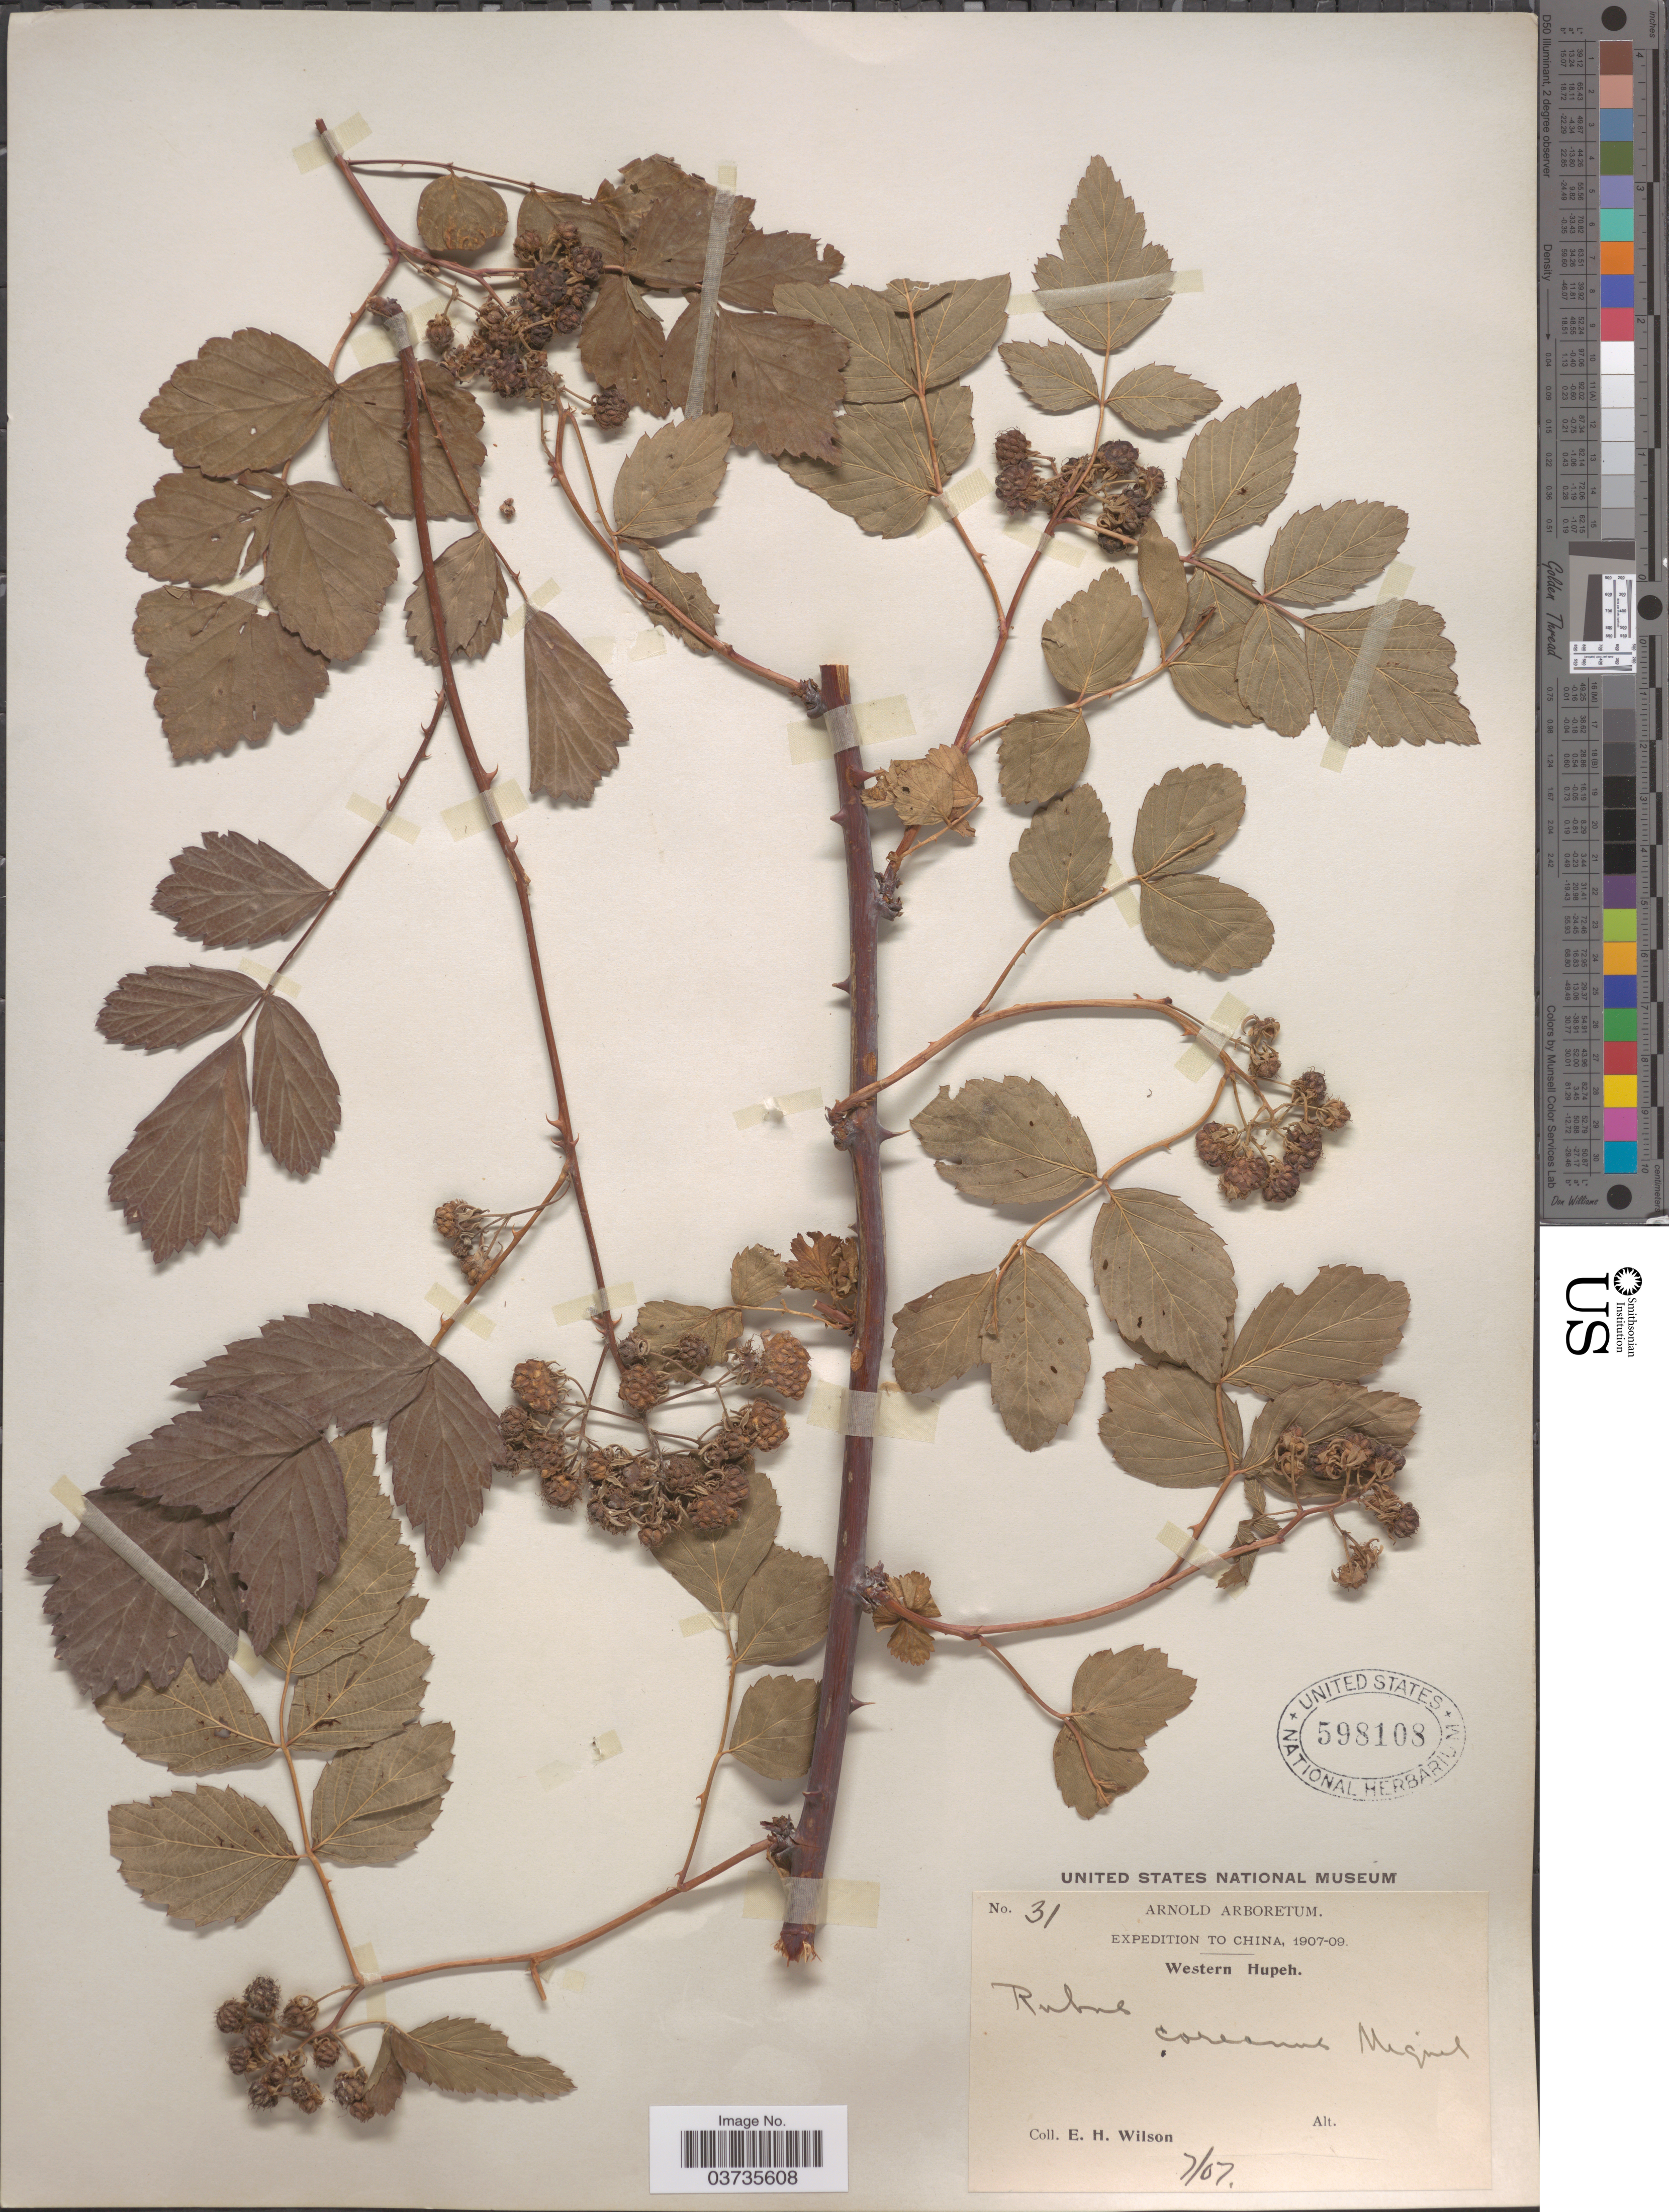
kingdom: Plantae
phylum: Tracheophyta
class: Magnoliopsida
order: Rosales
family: Rosaceae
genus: Rubus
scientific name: Rubus coreanus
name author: Miq.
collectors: E. Wilson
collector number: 31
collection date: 1907-07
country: China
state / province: Hubei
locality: Western Hupeh.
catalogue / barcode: US 598108